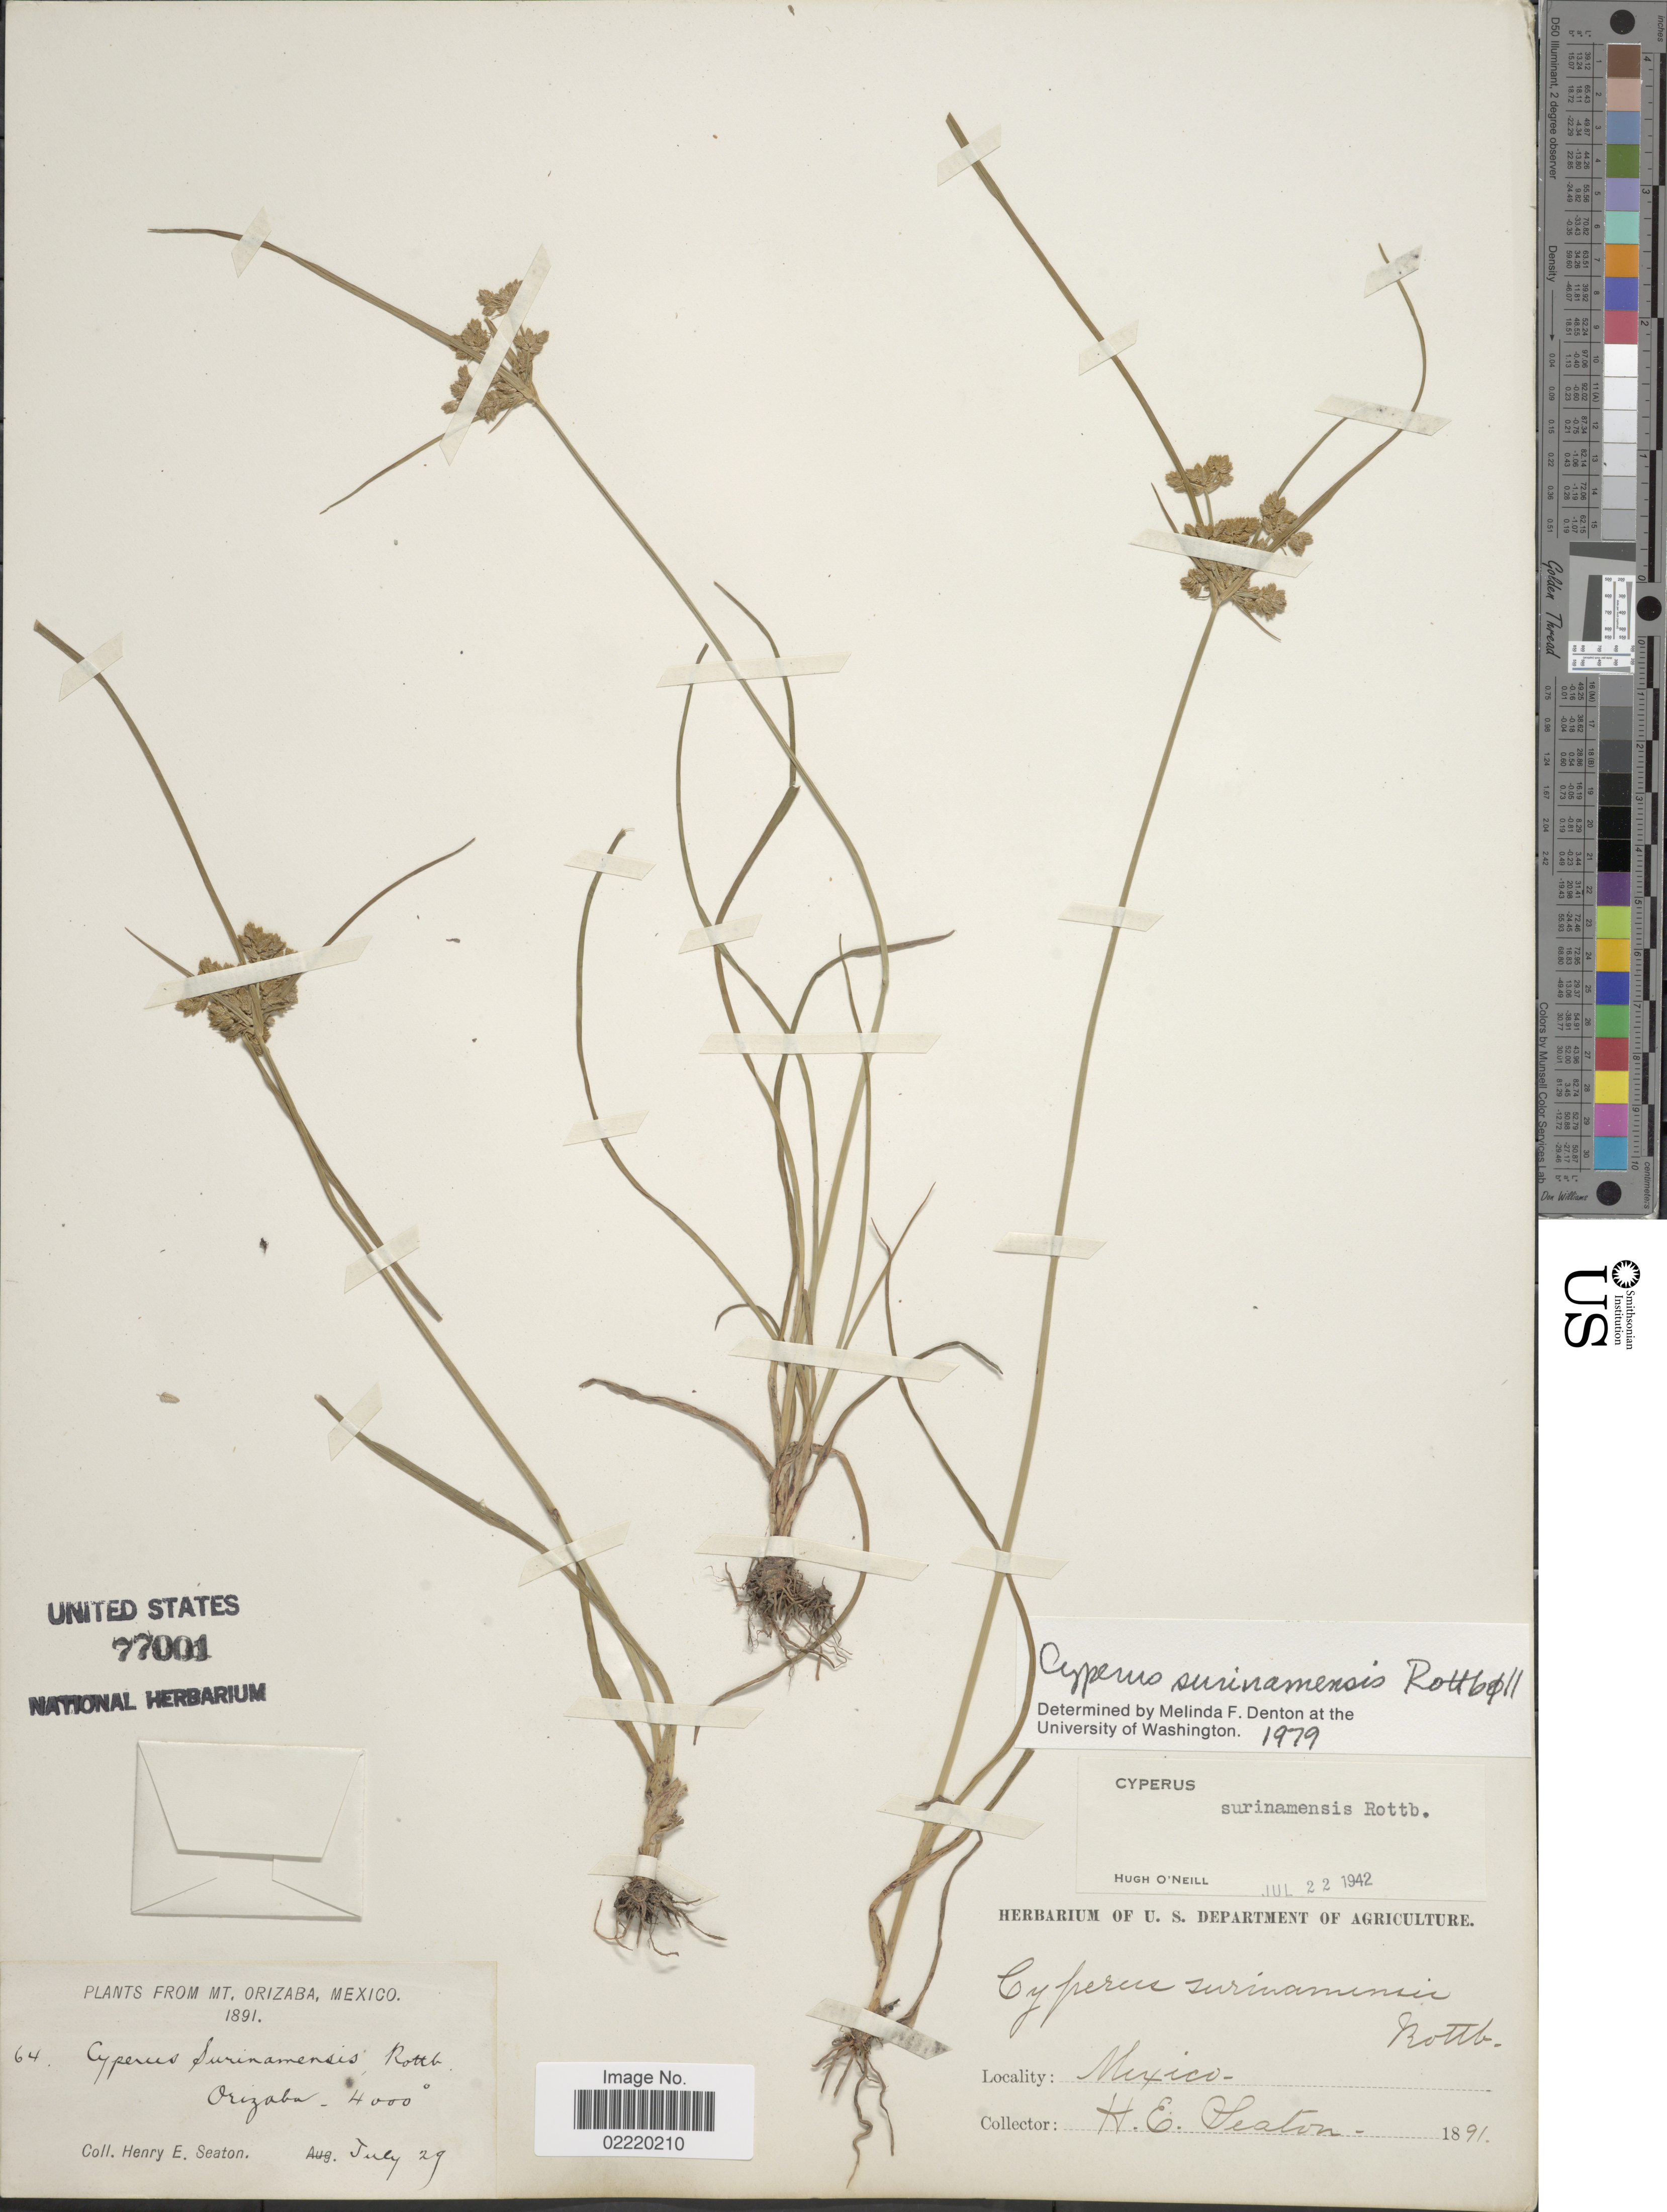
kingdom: Plantae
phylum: Tracheophyta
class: Liliopsida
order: Poales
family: Cyperaceae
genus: Cyperus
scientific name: Cyperus surinamensis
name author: Rottb.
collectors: H. E. Seaton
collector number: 64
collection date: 1891-07-29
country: Mexico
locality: Mt. Orizaba.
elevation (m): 1219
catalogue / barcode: US 77001